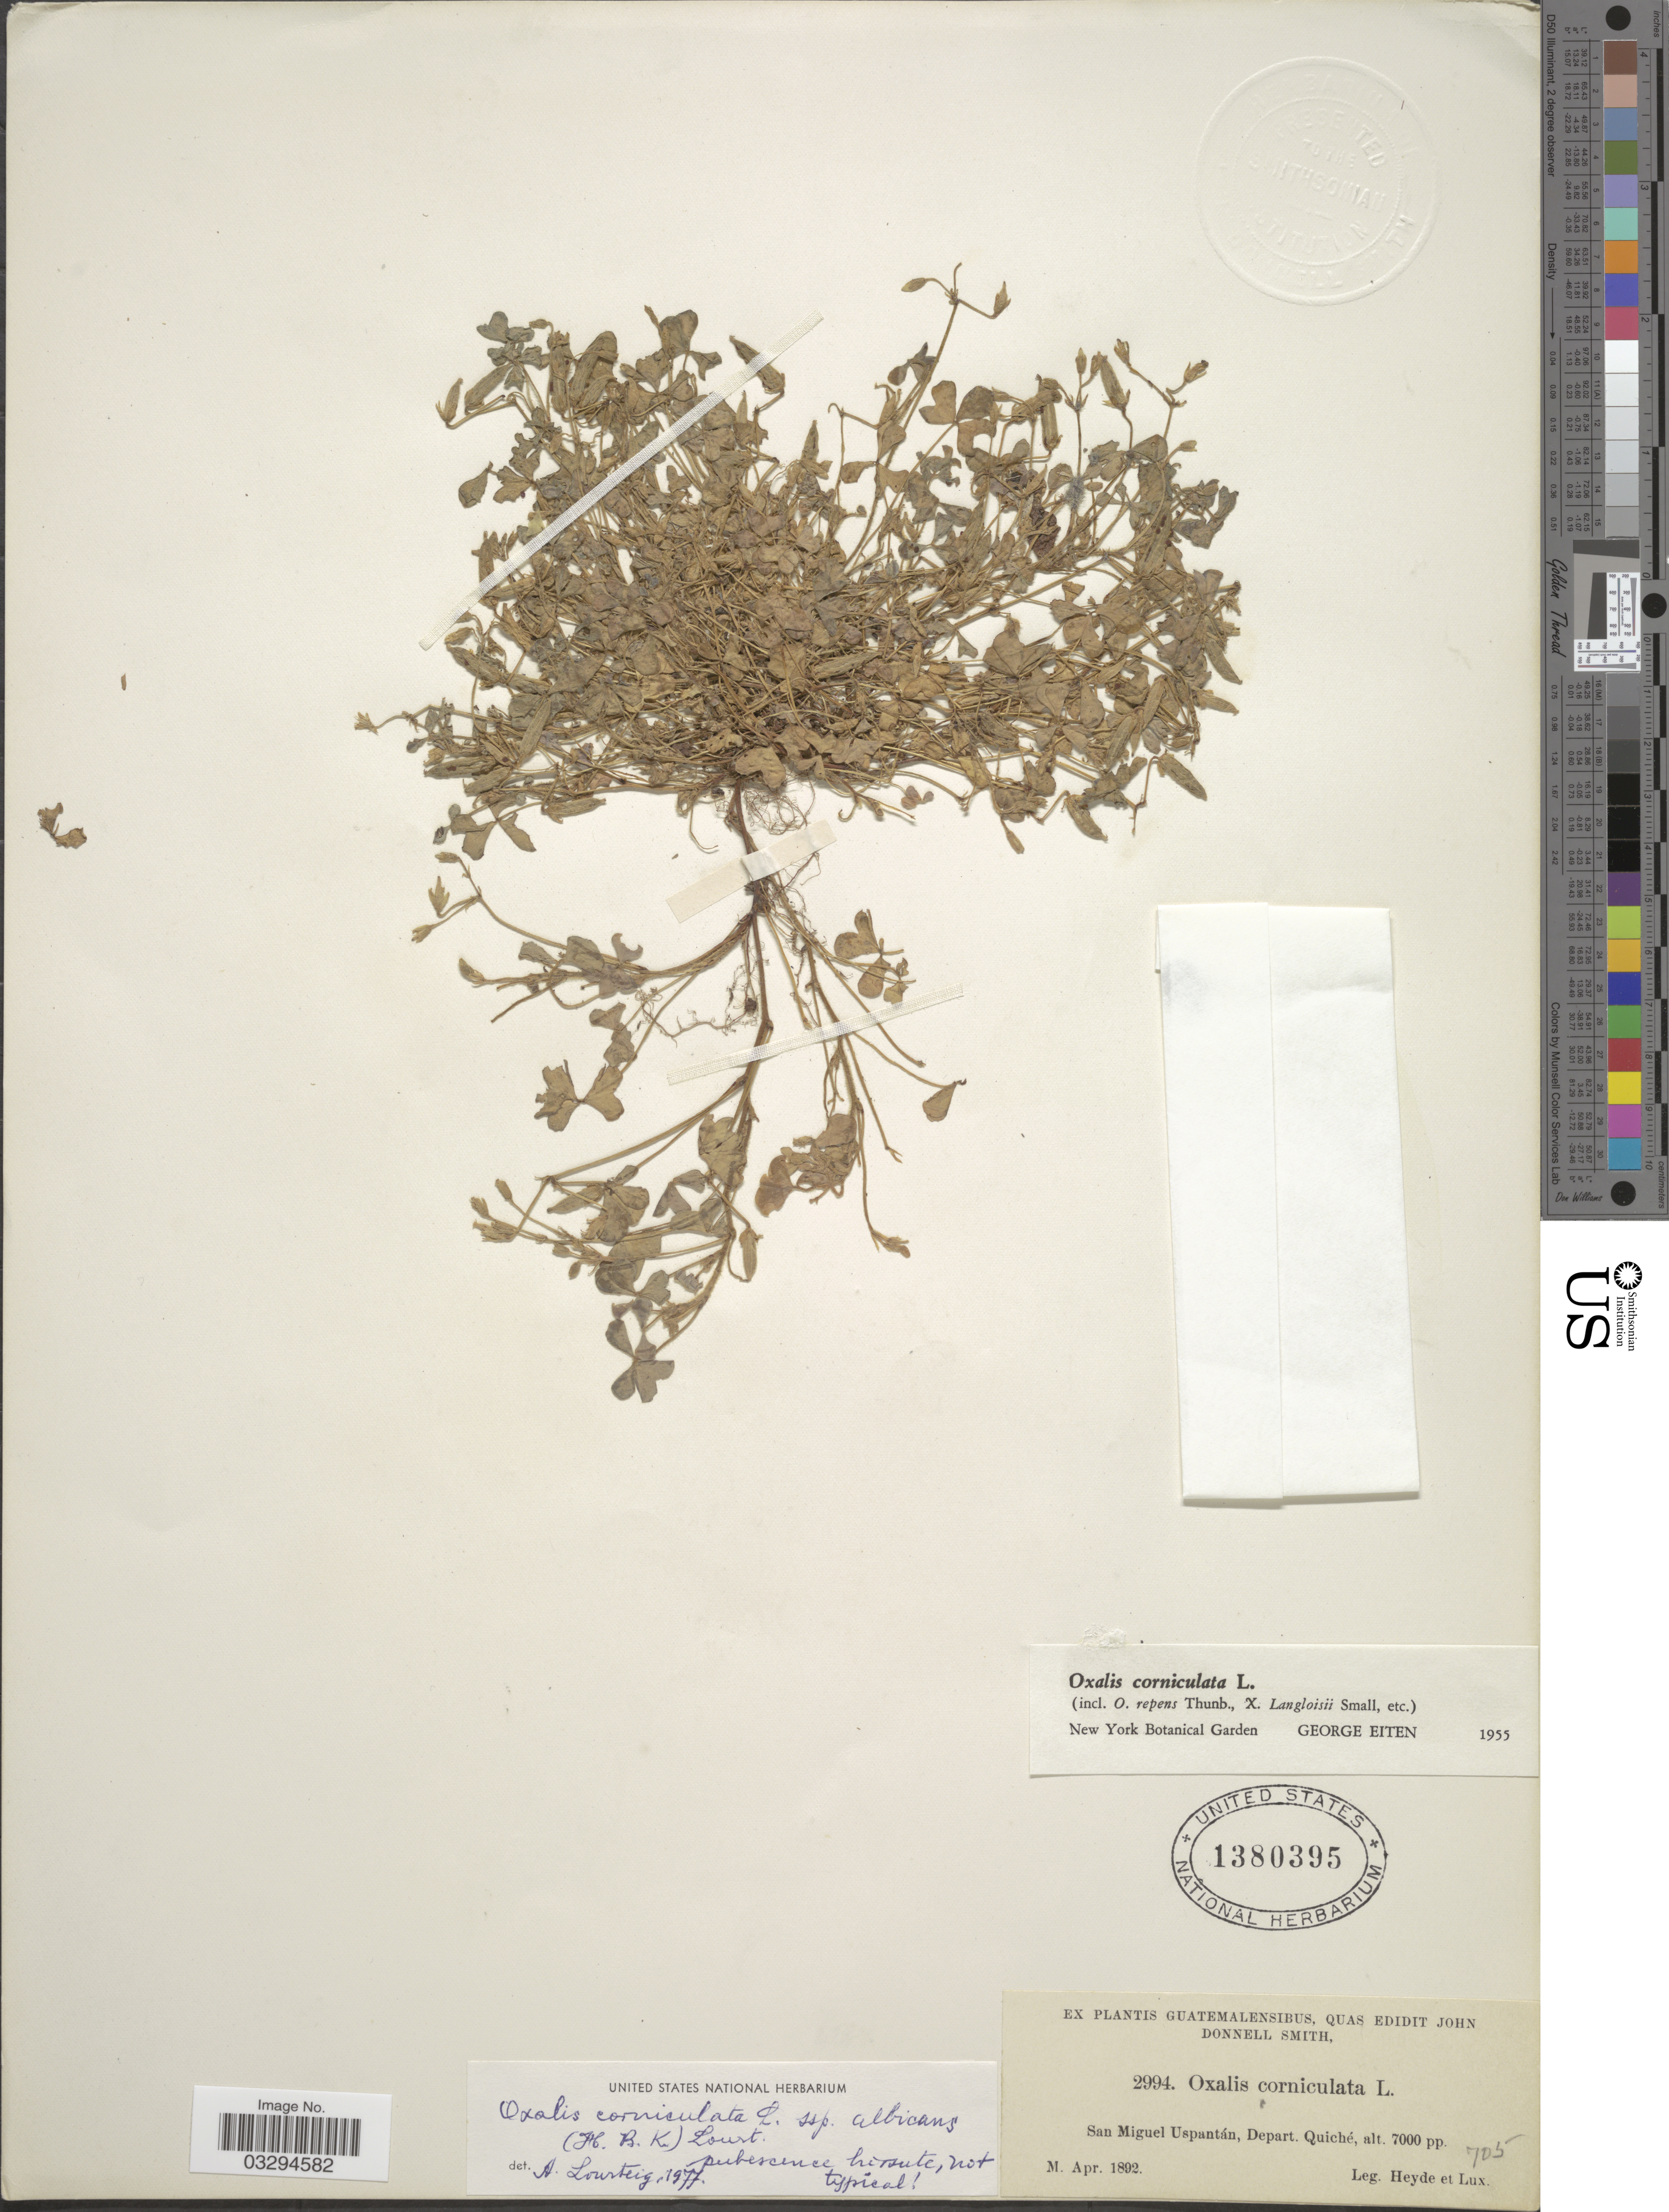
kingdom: Plantae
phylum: Tracheophyta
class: Magnoliopsida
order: Oxalidales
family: Oxalidaceae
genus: Oxalis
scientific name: Oxalis corniculata subsp. albicans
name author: (Kunth) Lourteig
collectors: Heyde & Lux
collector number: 2994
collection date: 1892-04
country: Guatemala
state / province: El Quiché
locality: San Miguel Uspantán, Depart. Quiché.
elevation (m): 2134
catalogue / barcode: US 1380395